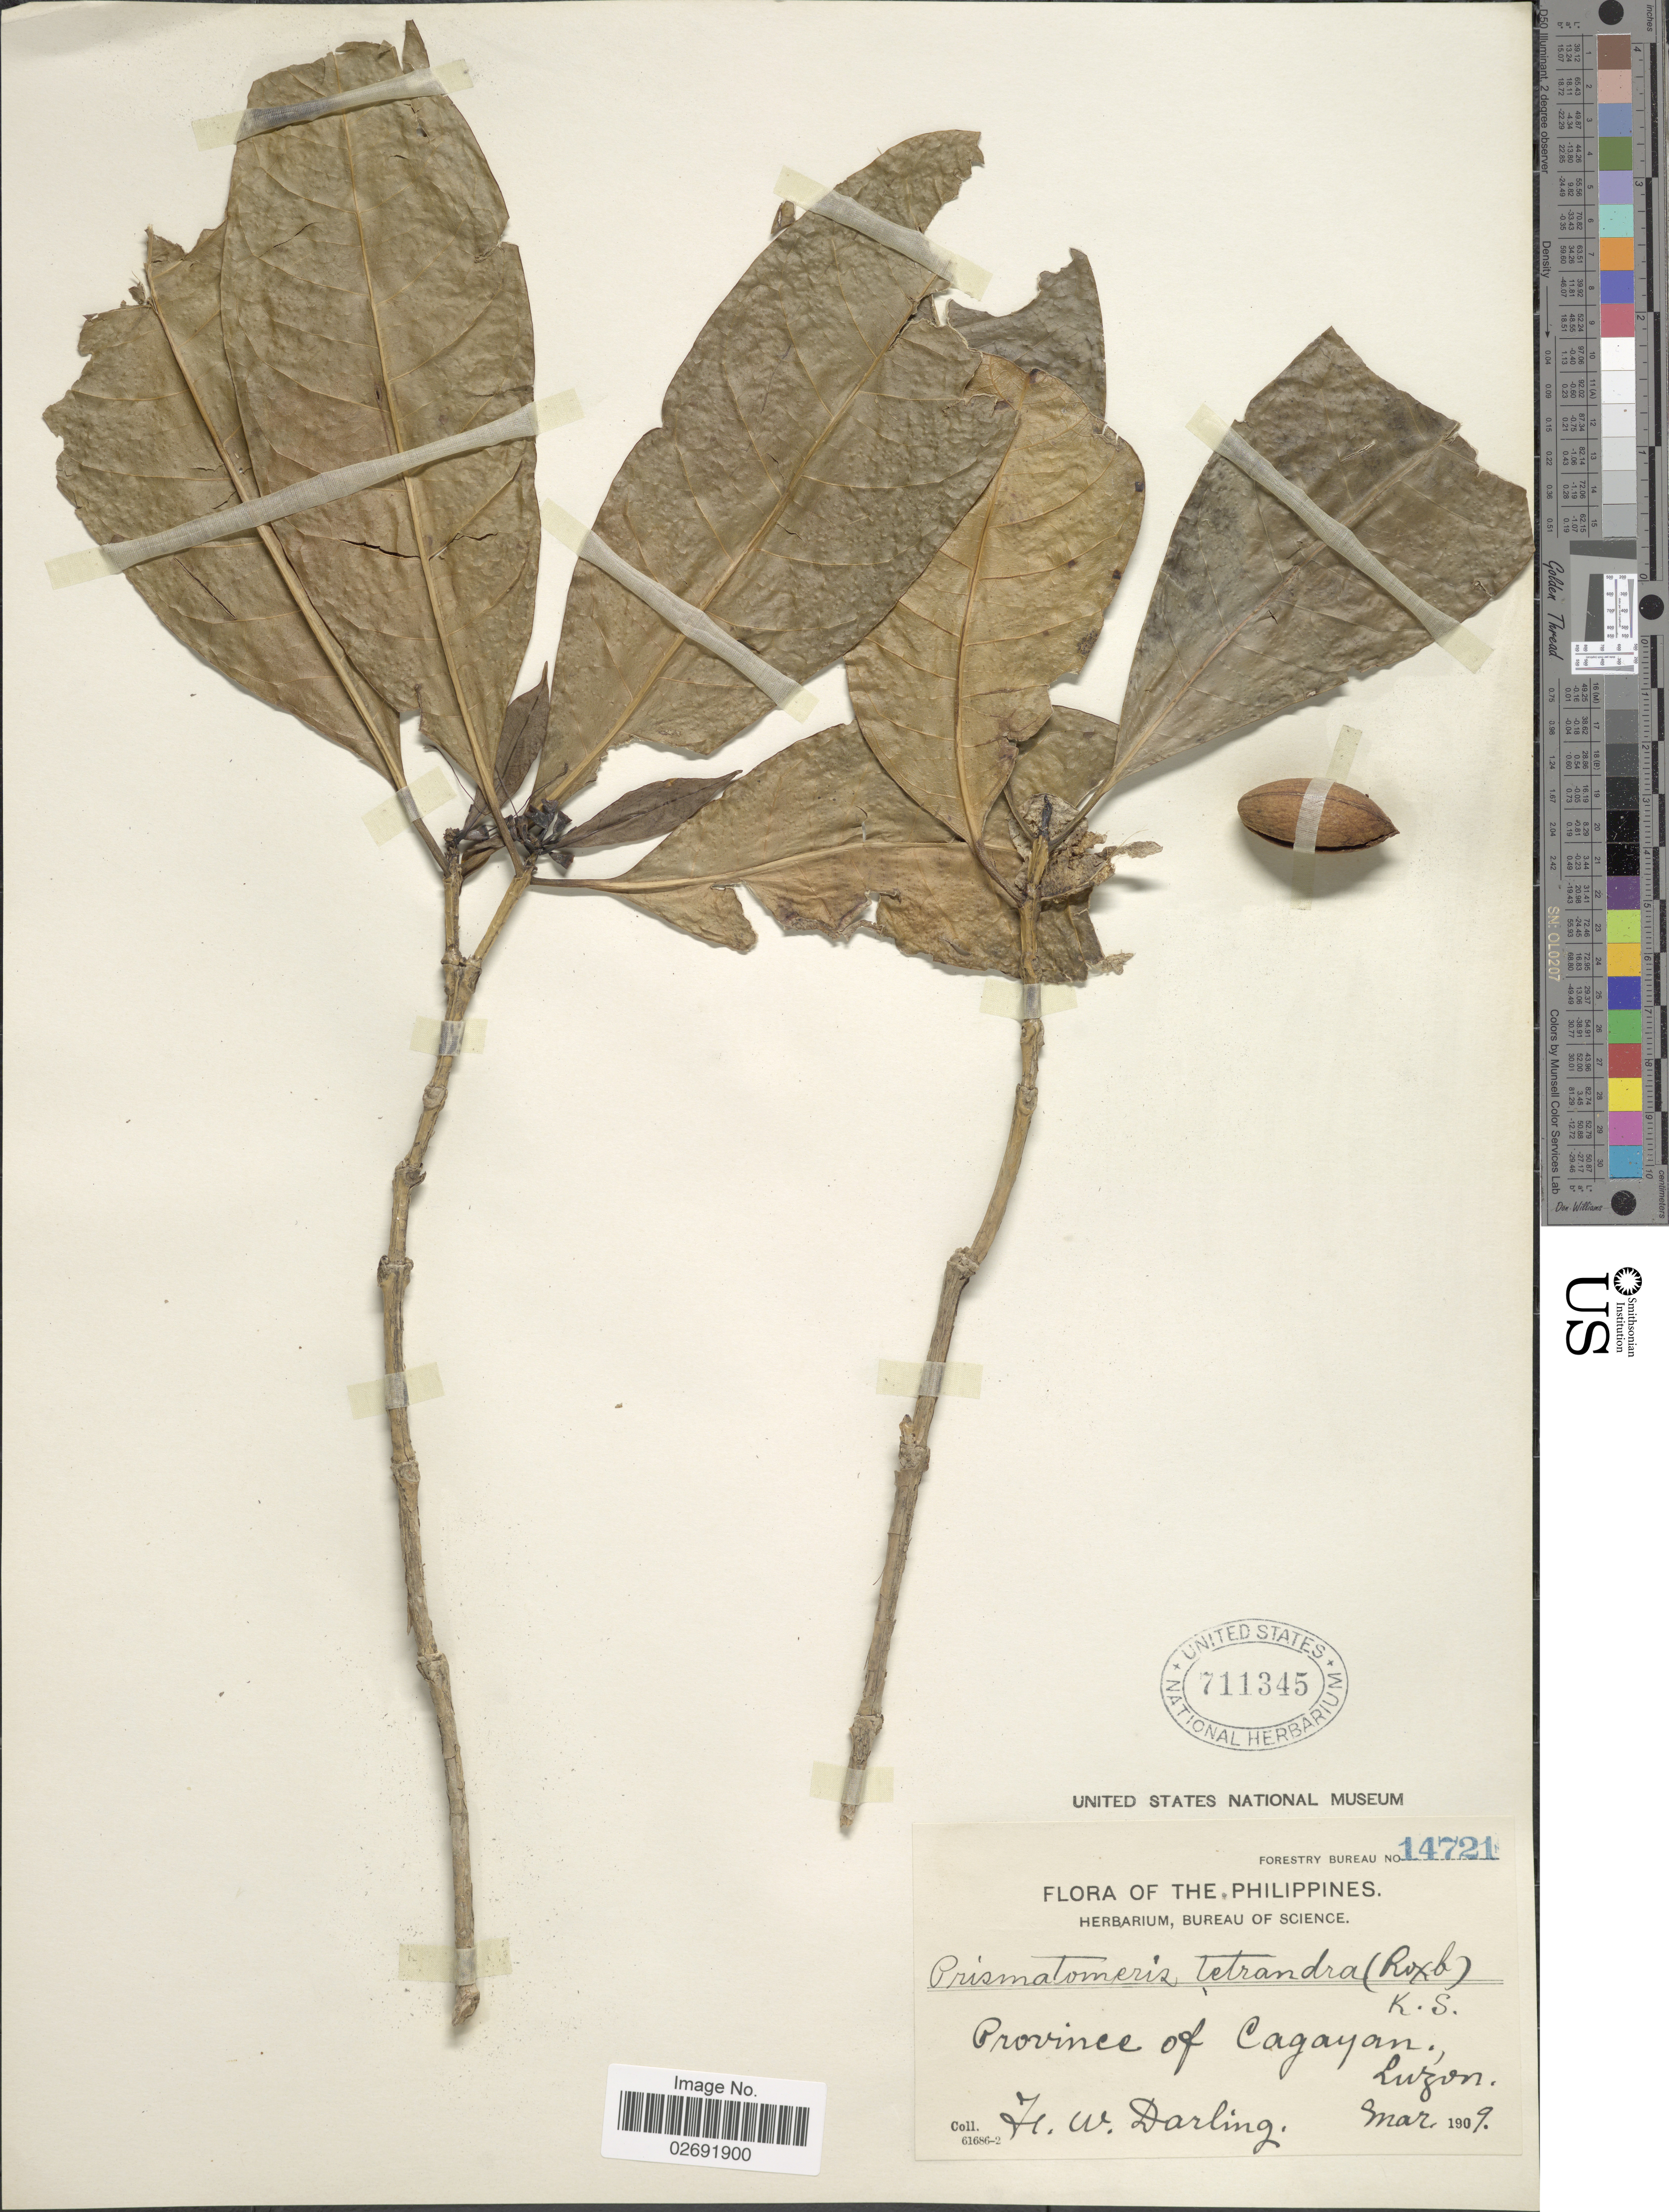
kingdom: Plantae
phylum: Tracheophyta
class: Magnoliopsida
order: Gentianales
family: Rubiaceae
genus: Prismatomeris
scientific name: Prismatomeris sp.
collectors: F. Darling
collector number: Forestry Bureau 14721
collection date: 1909-03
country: Philippines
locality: Province of Cagayan, Luzon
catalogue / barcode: US 711345